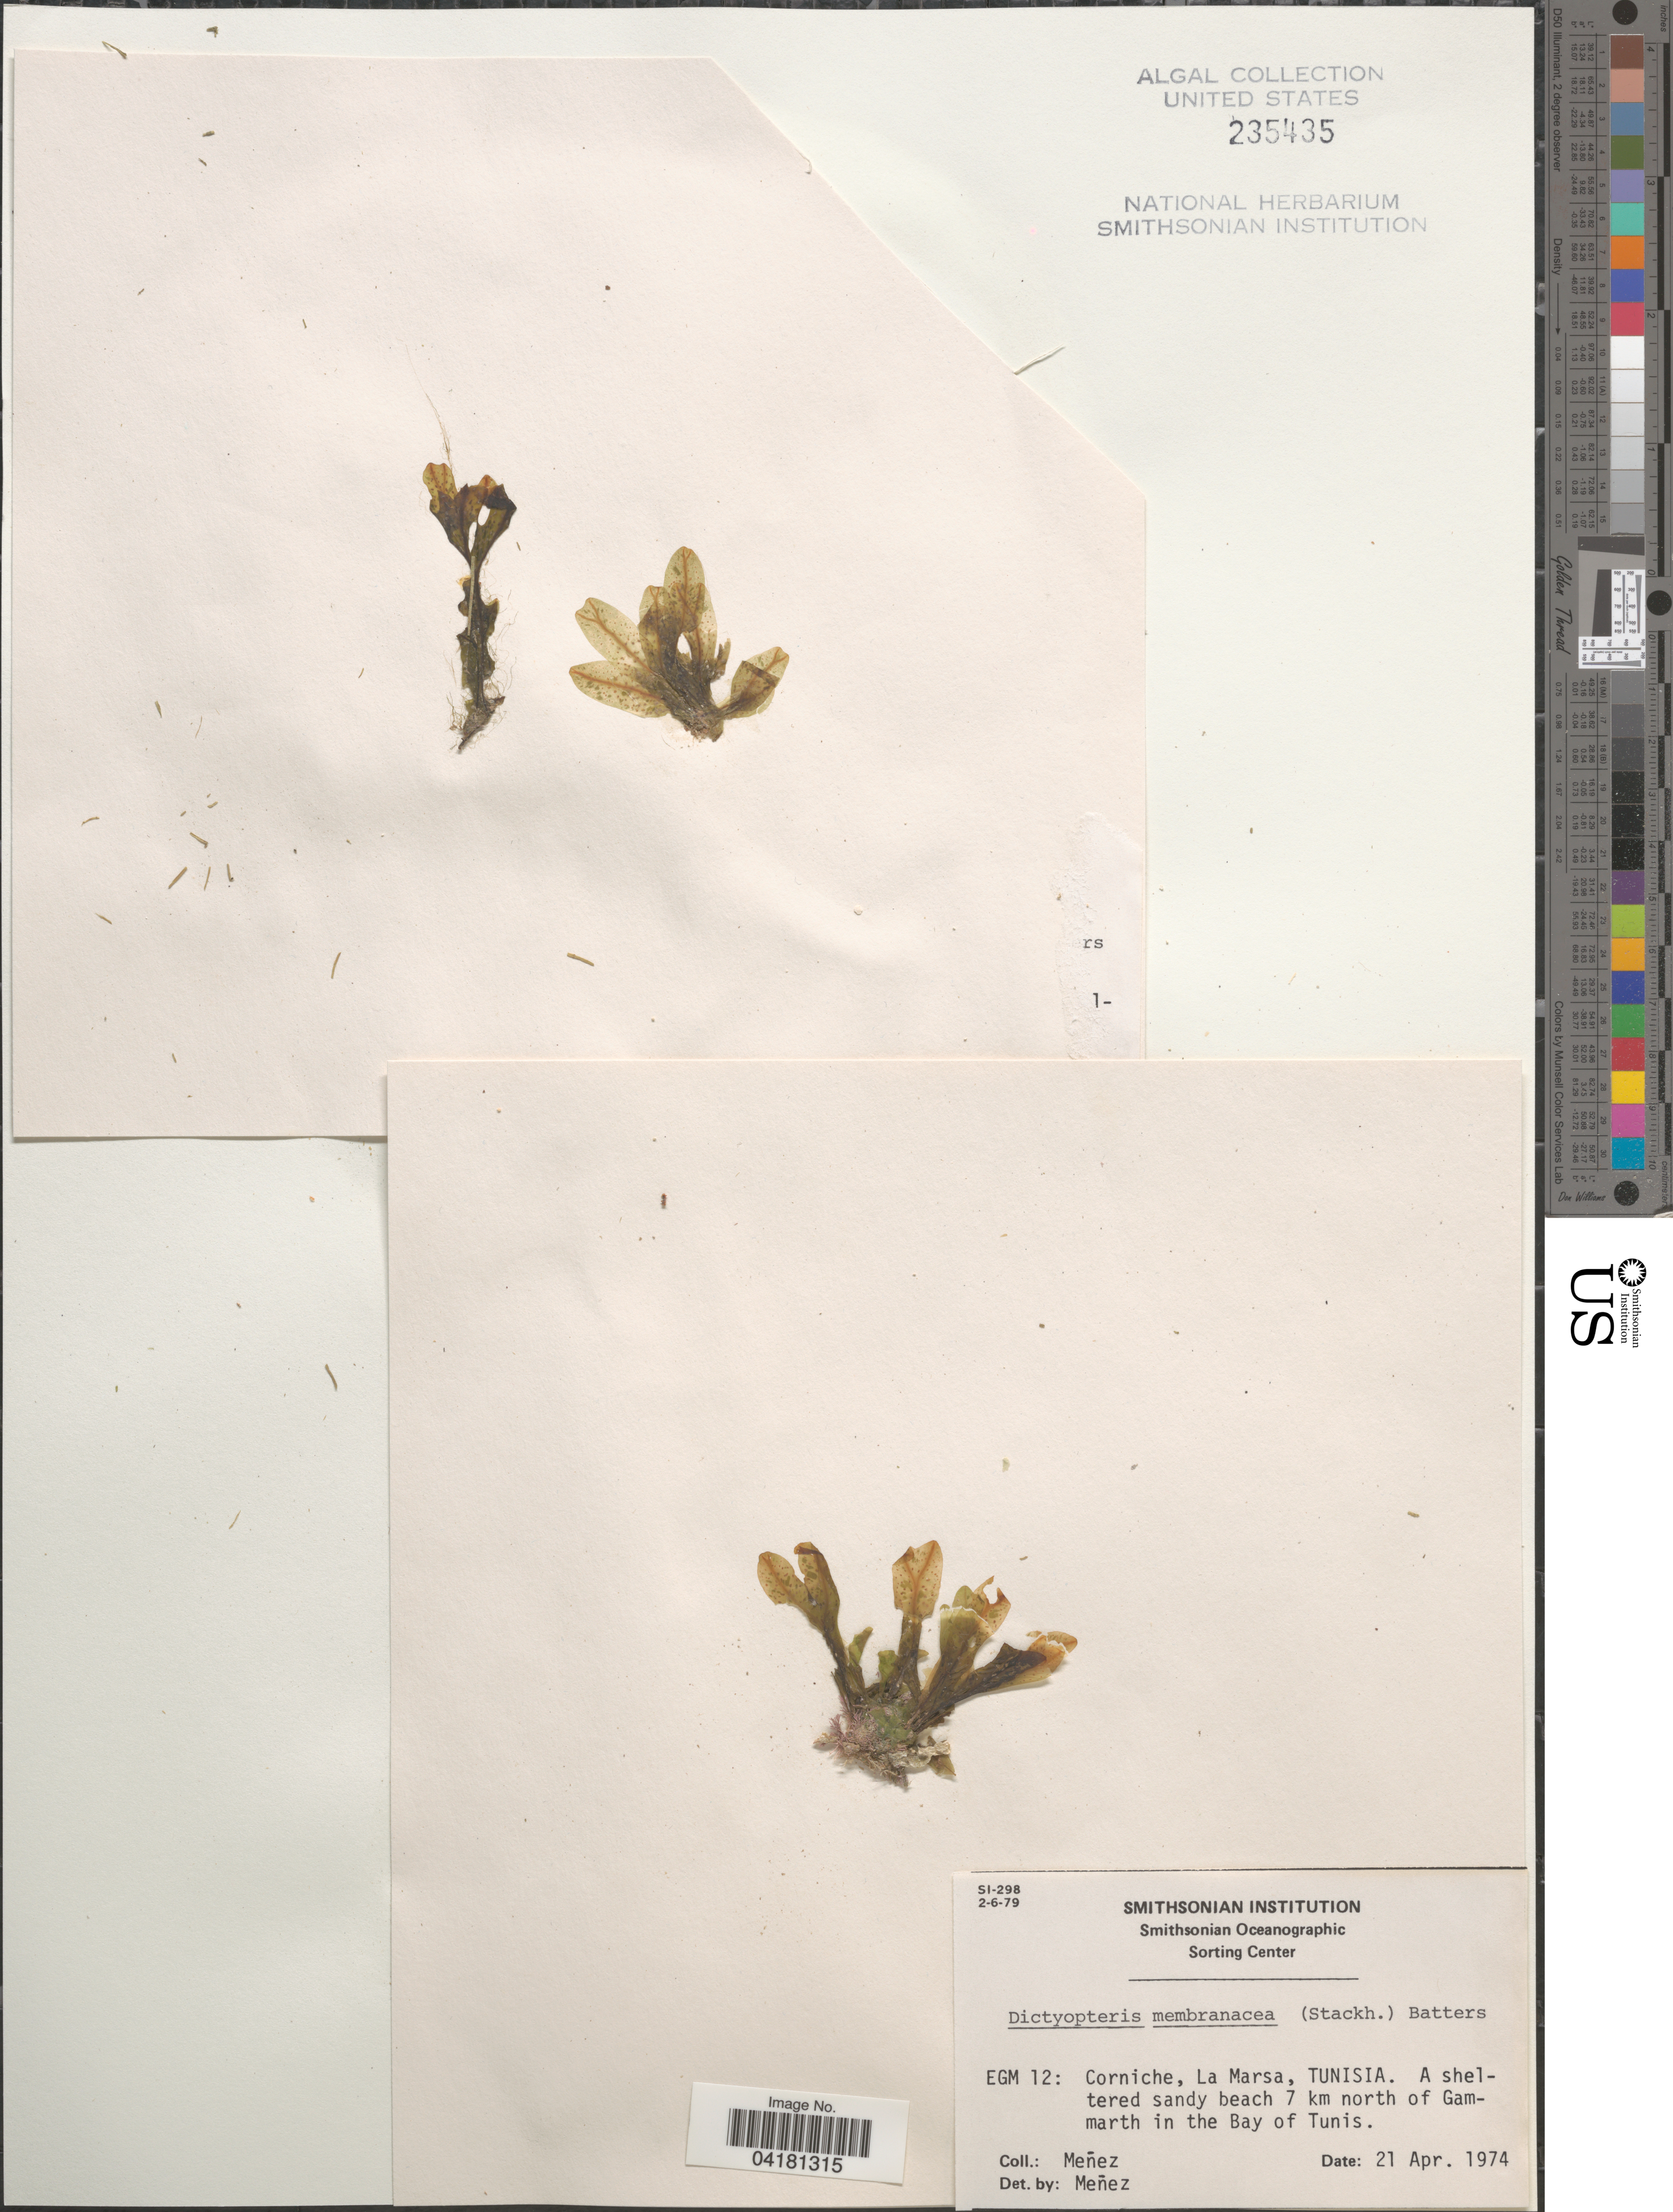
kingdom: Chromista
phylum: Ochrophyta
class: Phaeophyceae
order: Dictyotales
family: Dictyotaceae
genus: Dictyopteris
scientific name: Dictyopteris polypodioides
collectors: Menez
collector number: EGM12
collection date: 1974-04-21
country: Tunisia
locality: Corniche, La Marsa. A sheltered sandy beach 7 km north of Gammarth in the Bay of Tunis.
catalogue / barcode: US 235435